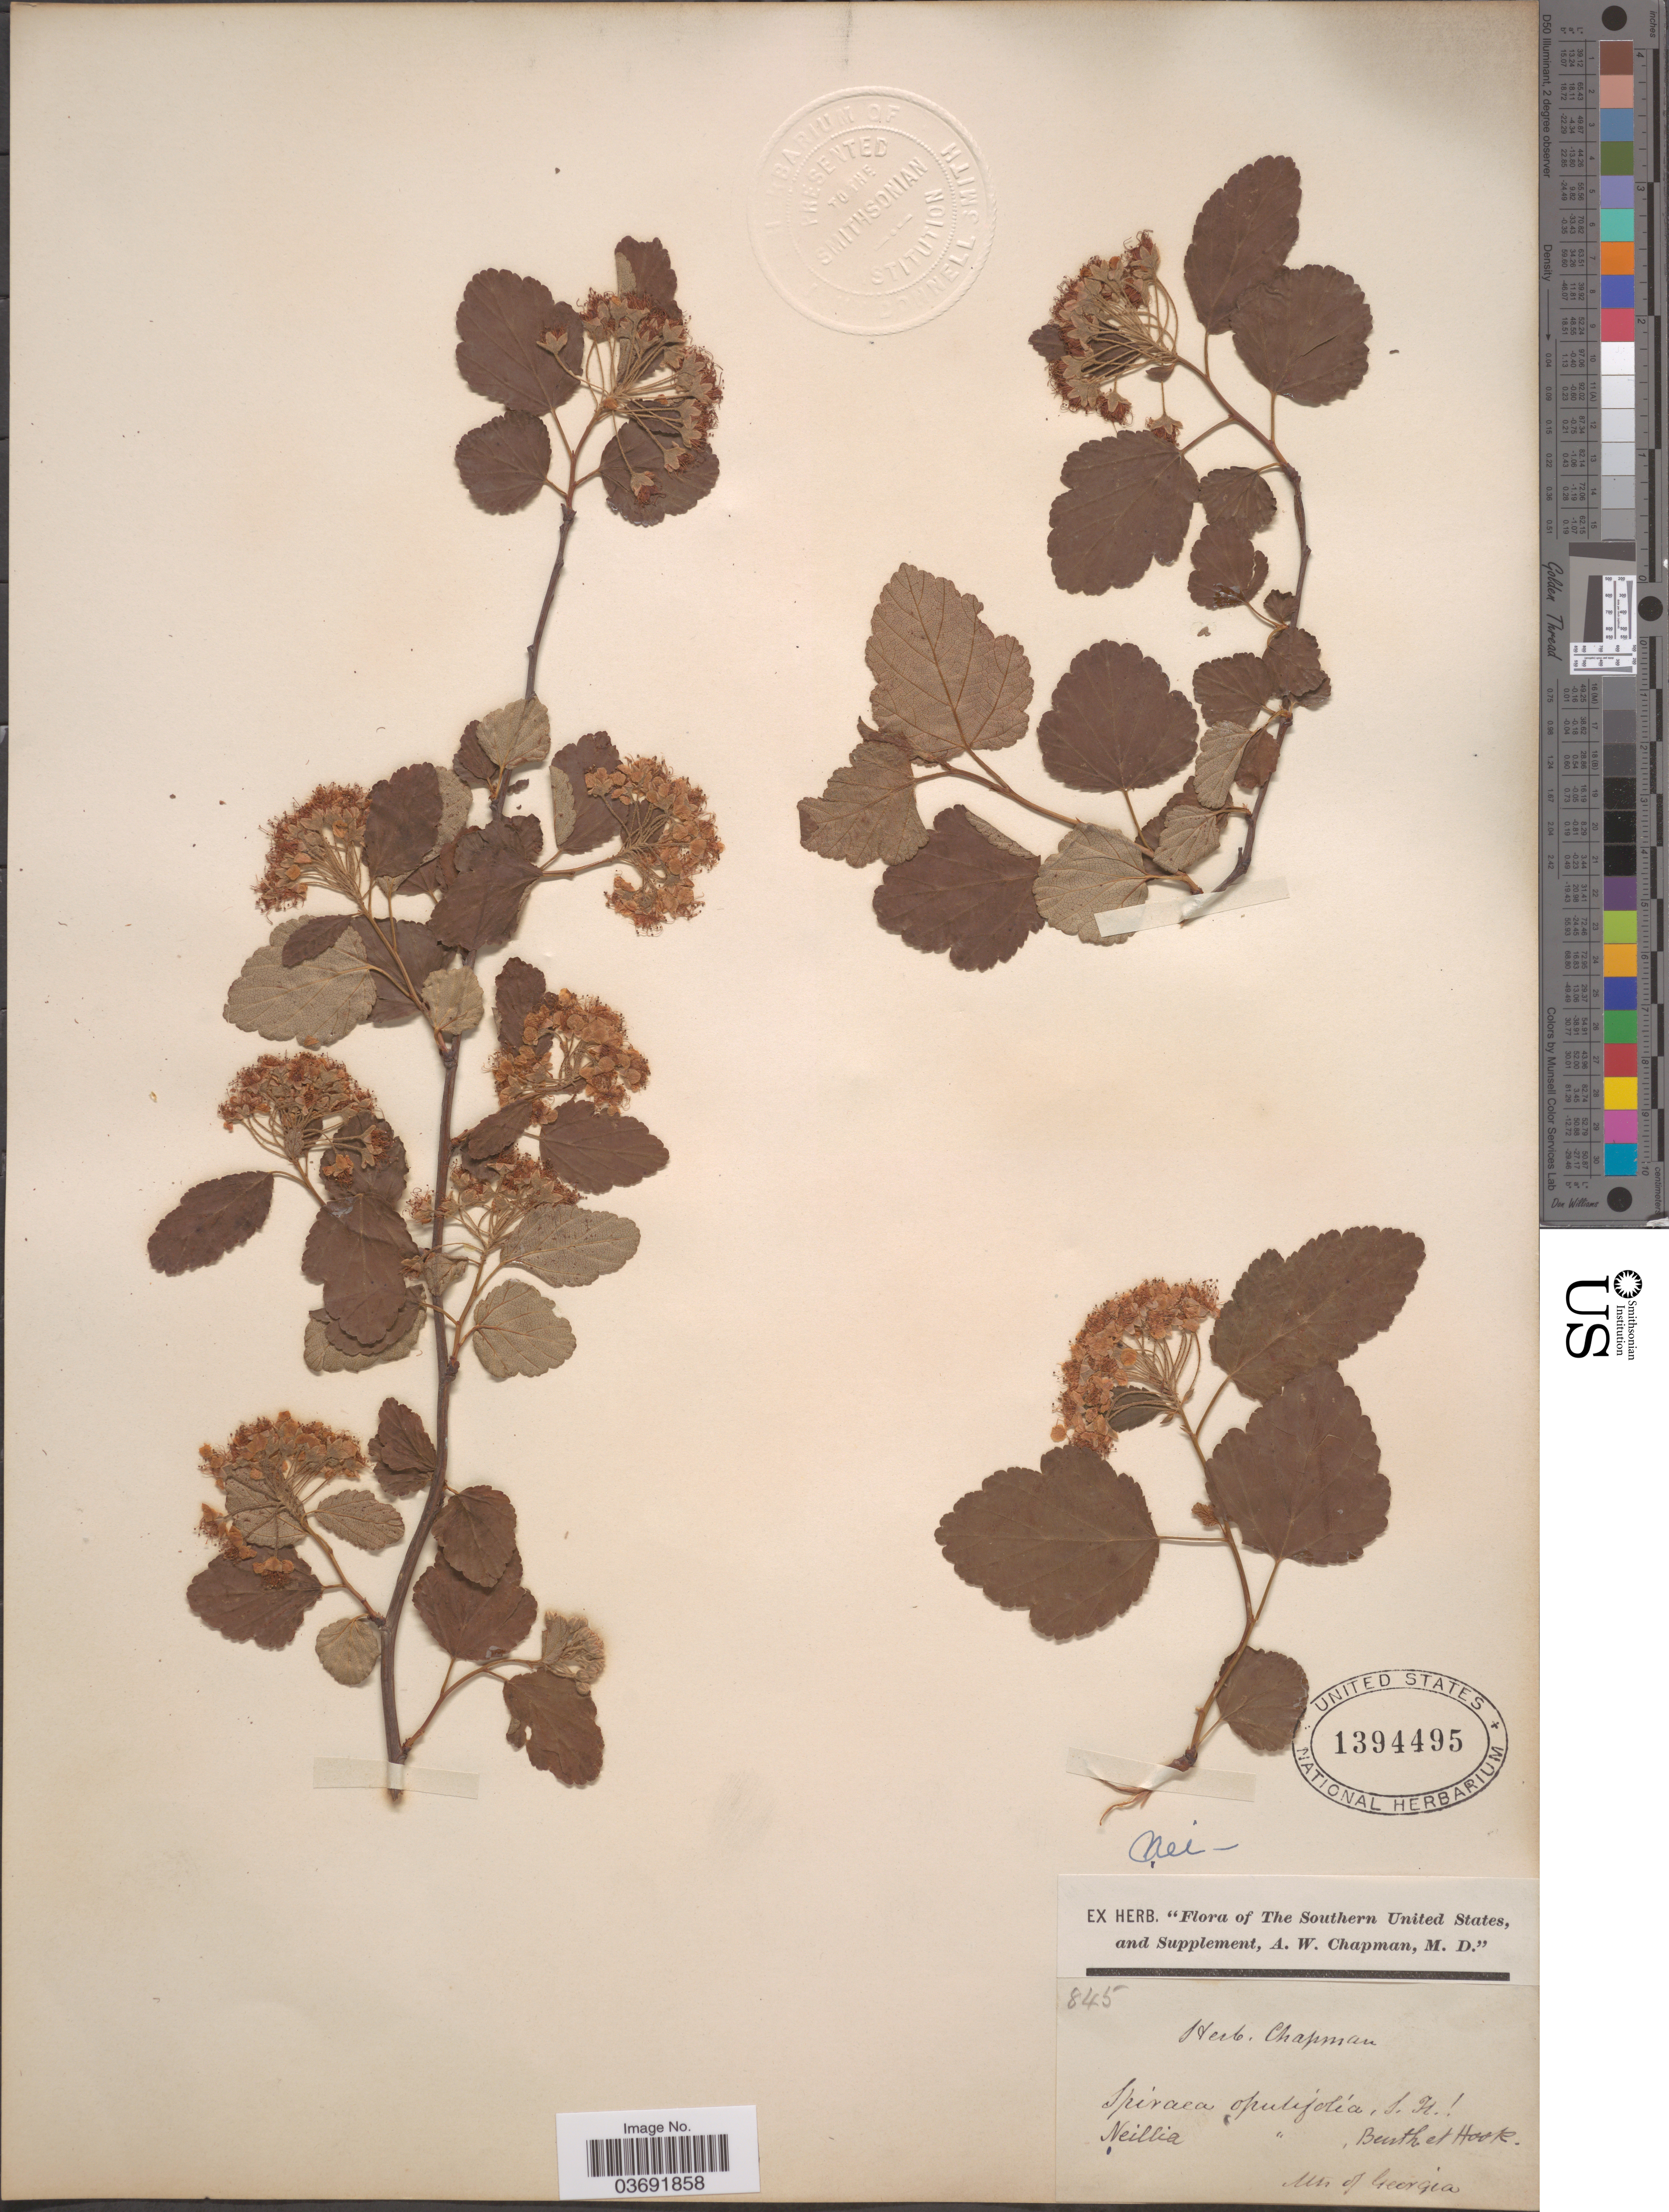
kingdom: Plantae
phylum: Tracheophyta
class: Magnoliopsida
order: Rosales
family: Rosaceae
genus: Physocarpus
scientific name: Physocarpus opulifolius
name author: (L.) Maxim.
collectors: ex herb. Chapman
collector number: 845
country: United States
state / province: Georgia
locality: The Southern United States. Mts of Georgia.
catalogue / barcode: US 1394495